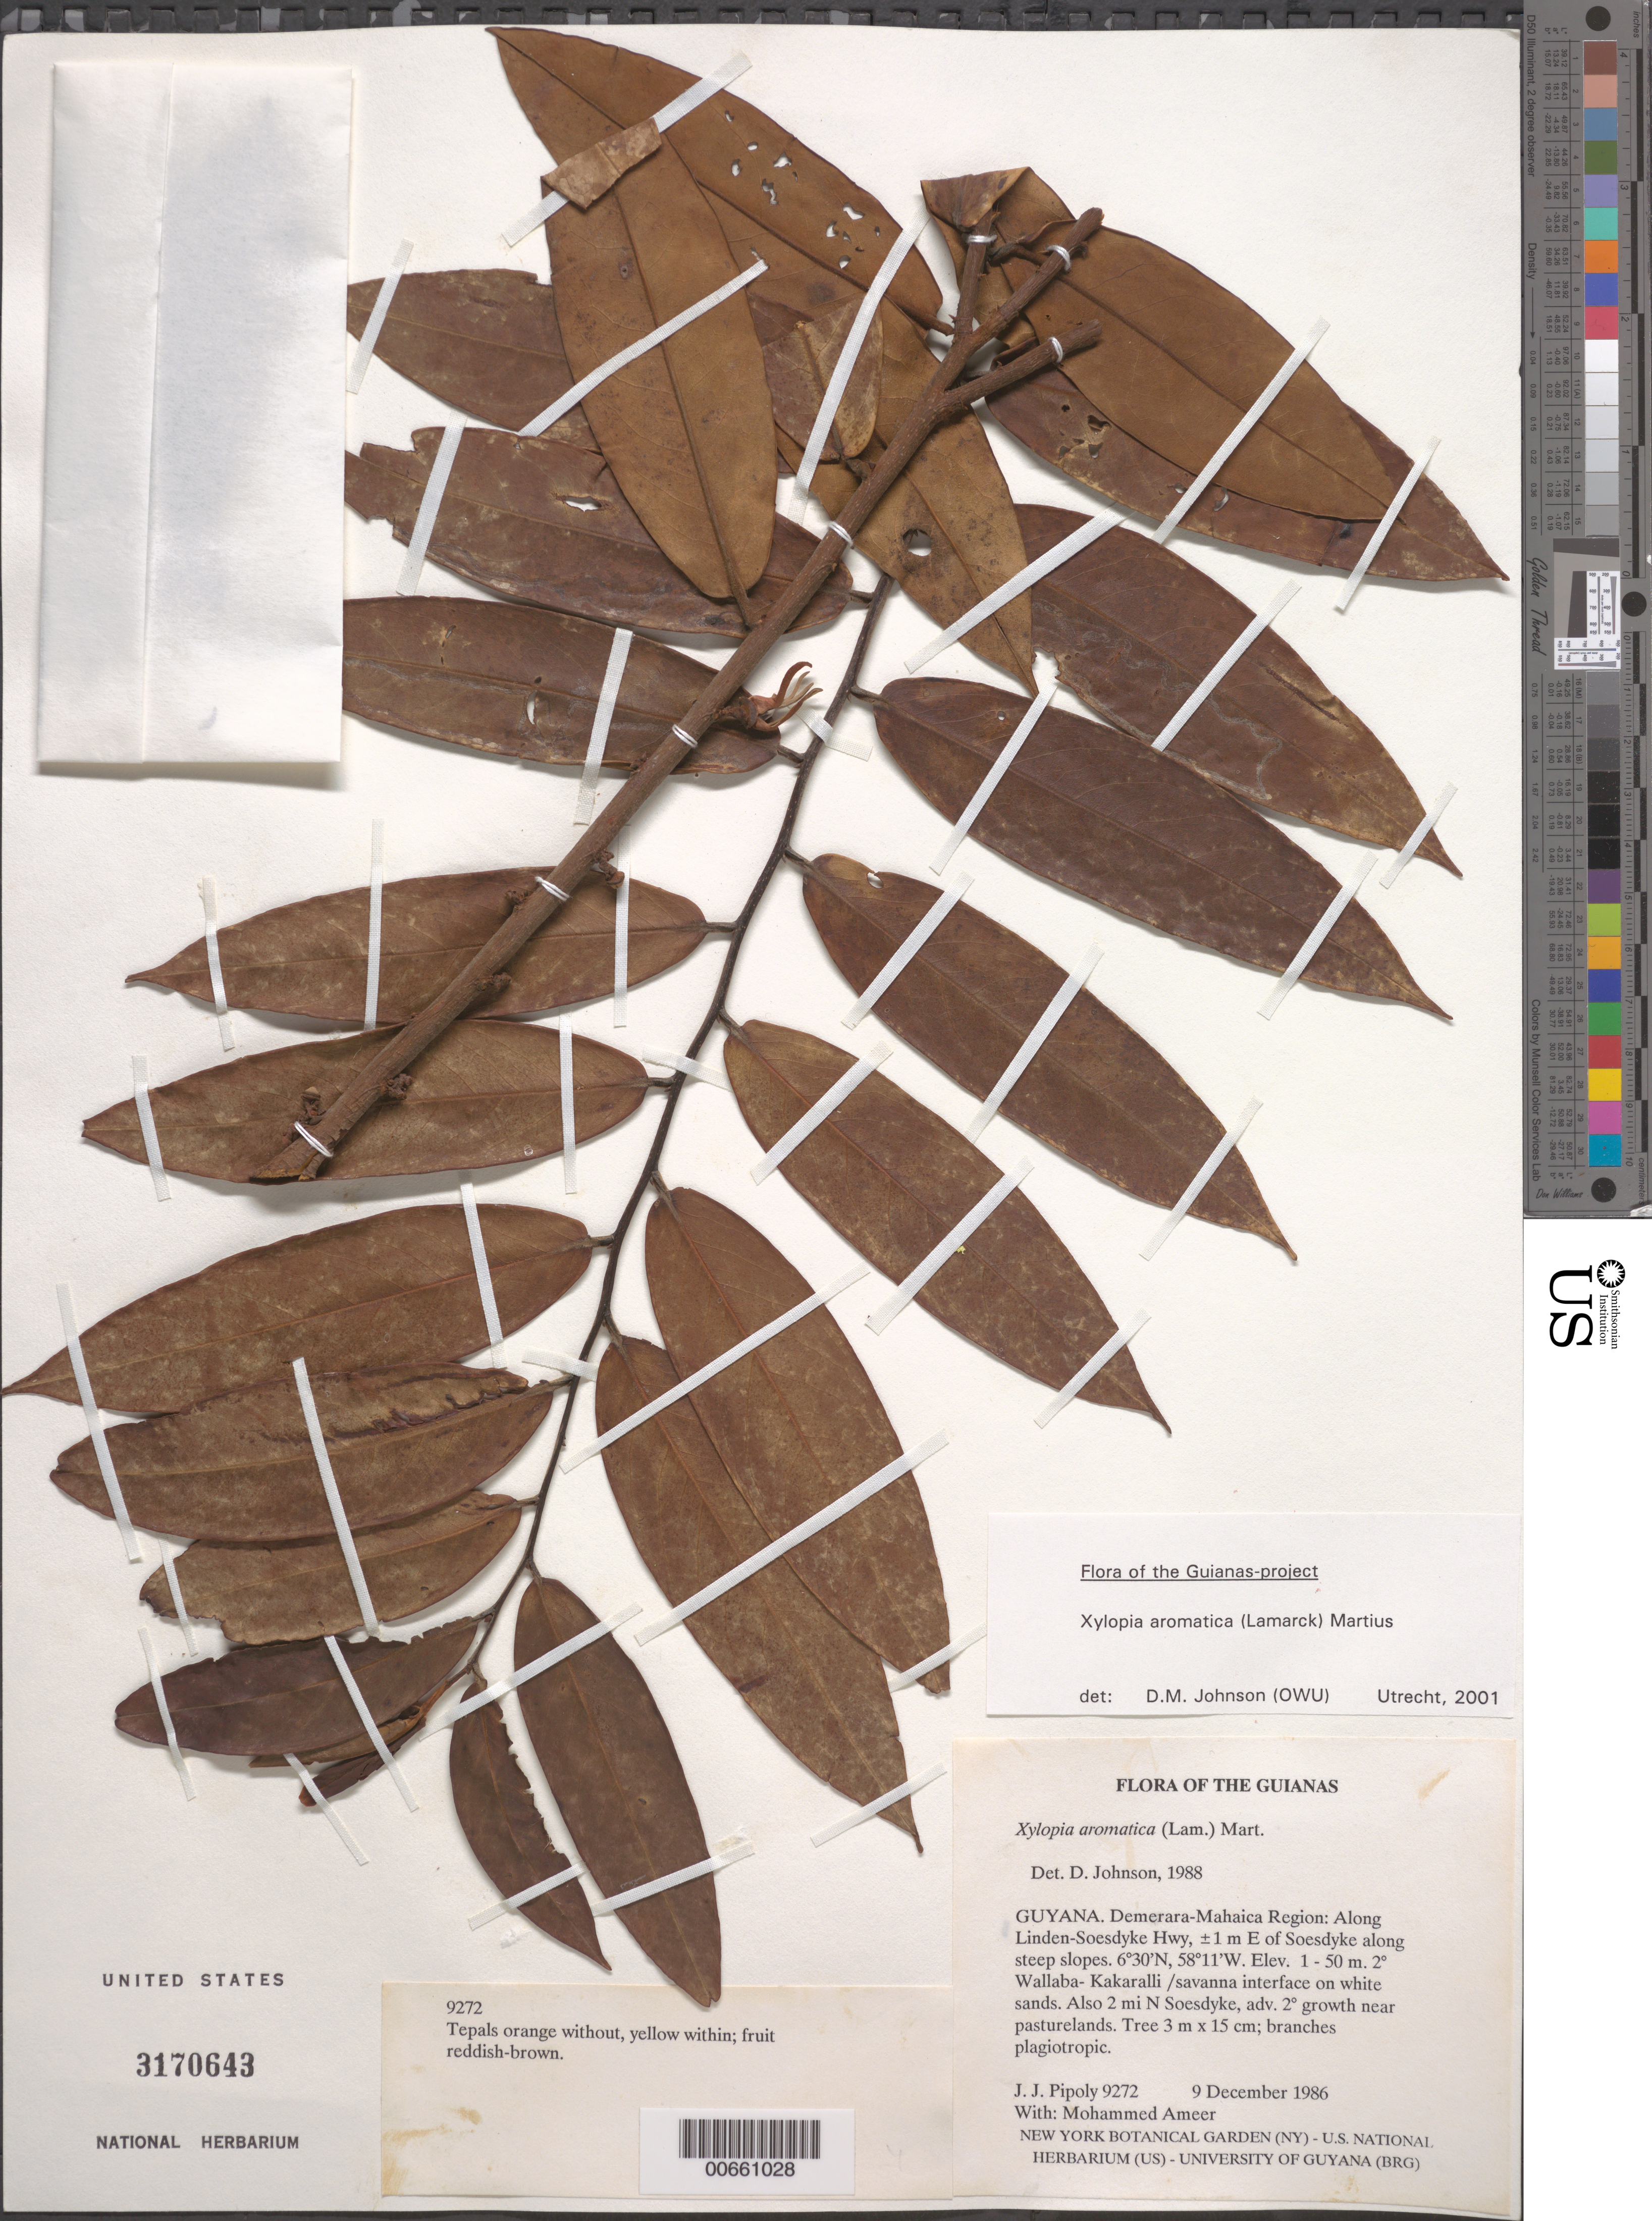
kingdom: Plantae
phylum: Tracheophyta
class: Magnoliopsida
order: Magnoliales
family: Annonaceae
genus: Xylopia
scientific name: Xylopia aromatica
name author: (Lam.) Mart.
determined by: Johnson, D. M.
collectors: J. J. Pipoly & M. Ameer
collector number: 9272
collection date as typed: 9 December 1986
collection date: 1986-12-09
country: Guyana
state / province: Demerara-Mahaica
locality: Along Linden-Soesdyke Hwy, ±1 m E of Soesdyke along steep slopes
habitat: Secondary Wallaba-Kakaralli - savanna interface on white sands. Also 2 mi N Soesdyke, adv. secondary growth near pasturelands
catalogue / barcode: US 3170643